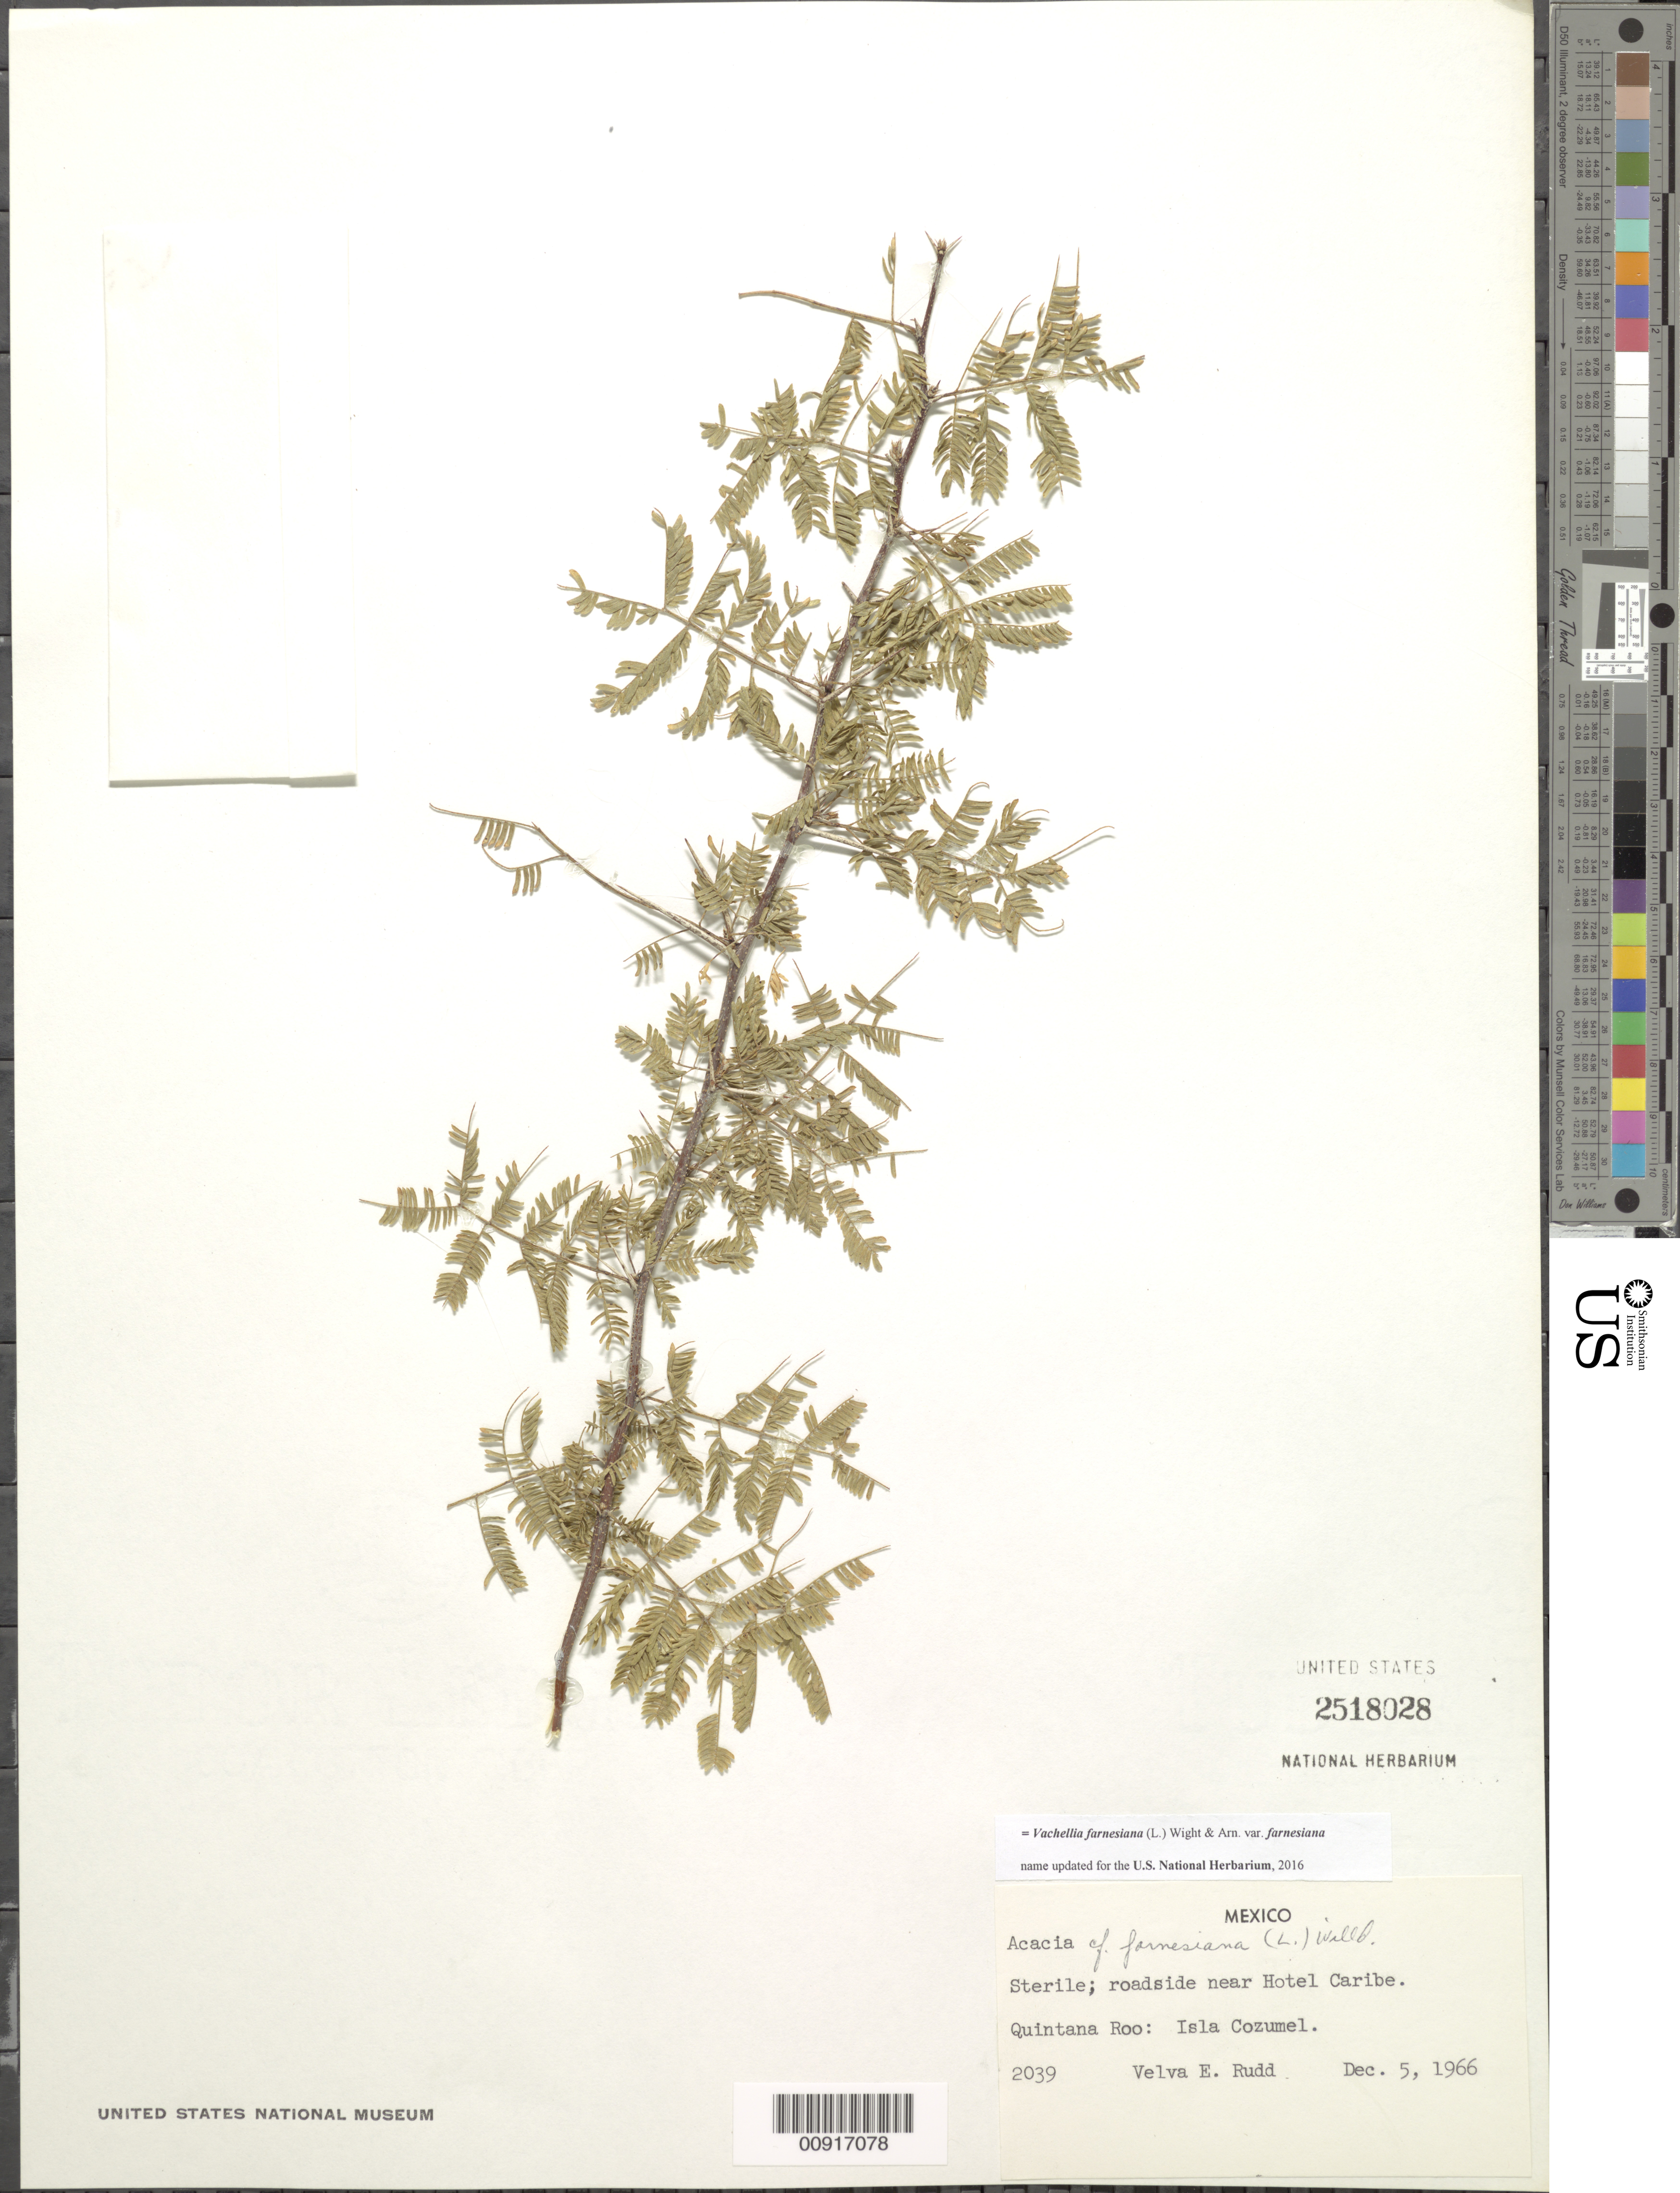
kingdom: Plantae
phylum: Tracheophyta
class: Magnoliopsida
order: Fabales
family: Fabaceae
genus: Vachellia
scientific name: Vachellia farnesiana var. farnesiana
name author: (L.) Wight & Arn.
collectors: V. E. Rudd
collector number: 2039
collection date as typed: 05 Dec 1966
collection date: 1966-12-05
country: Mexico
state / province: Quintana Roo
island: Cozumel I.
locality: Quintana Roo: Isla Cozumel; roadside near Hotel Caribe.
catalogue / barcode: US 2518028